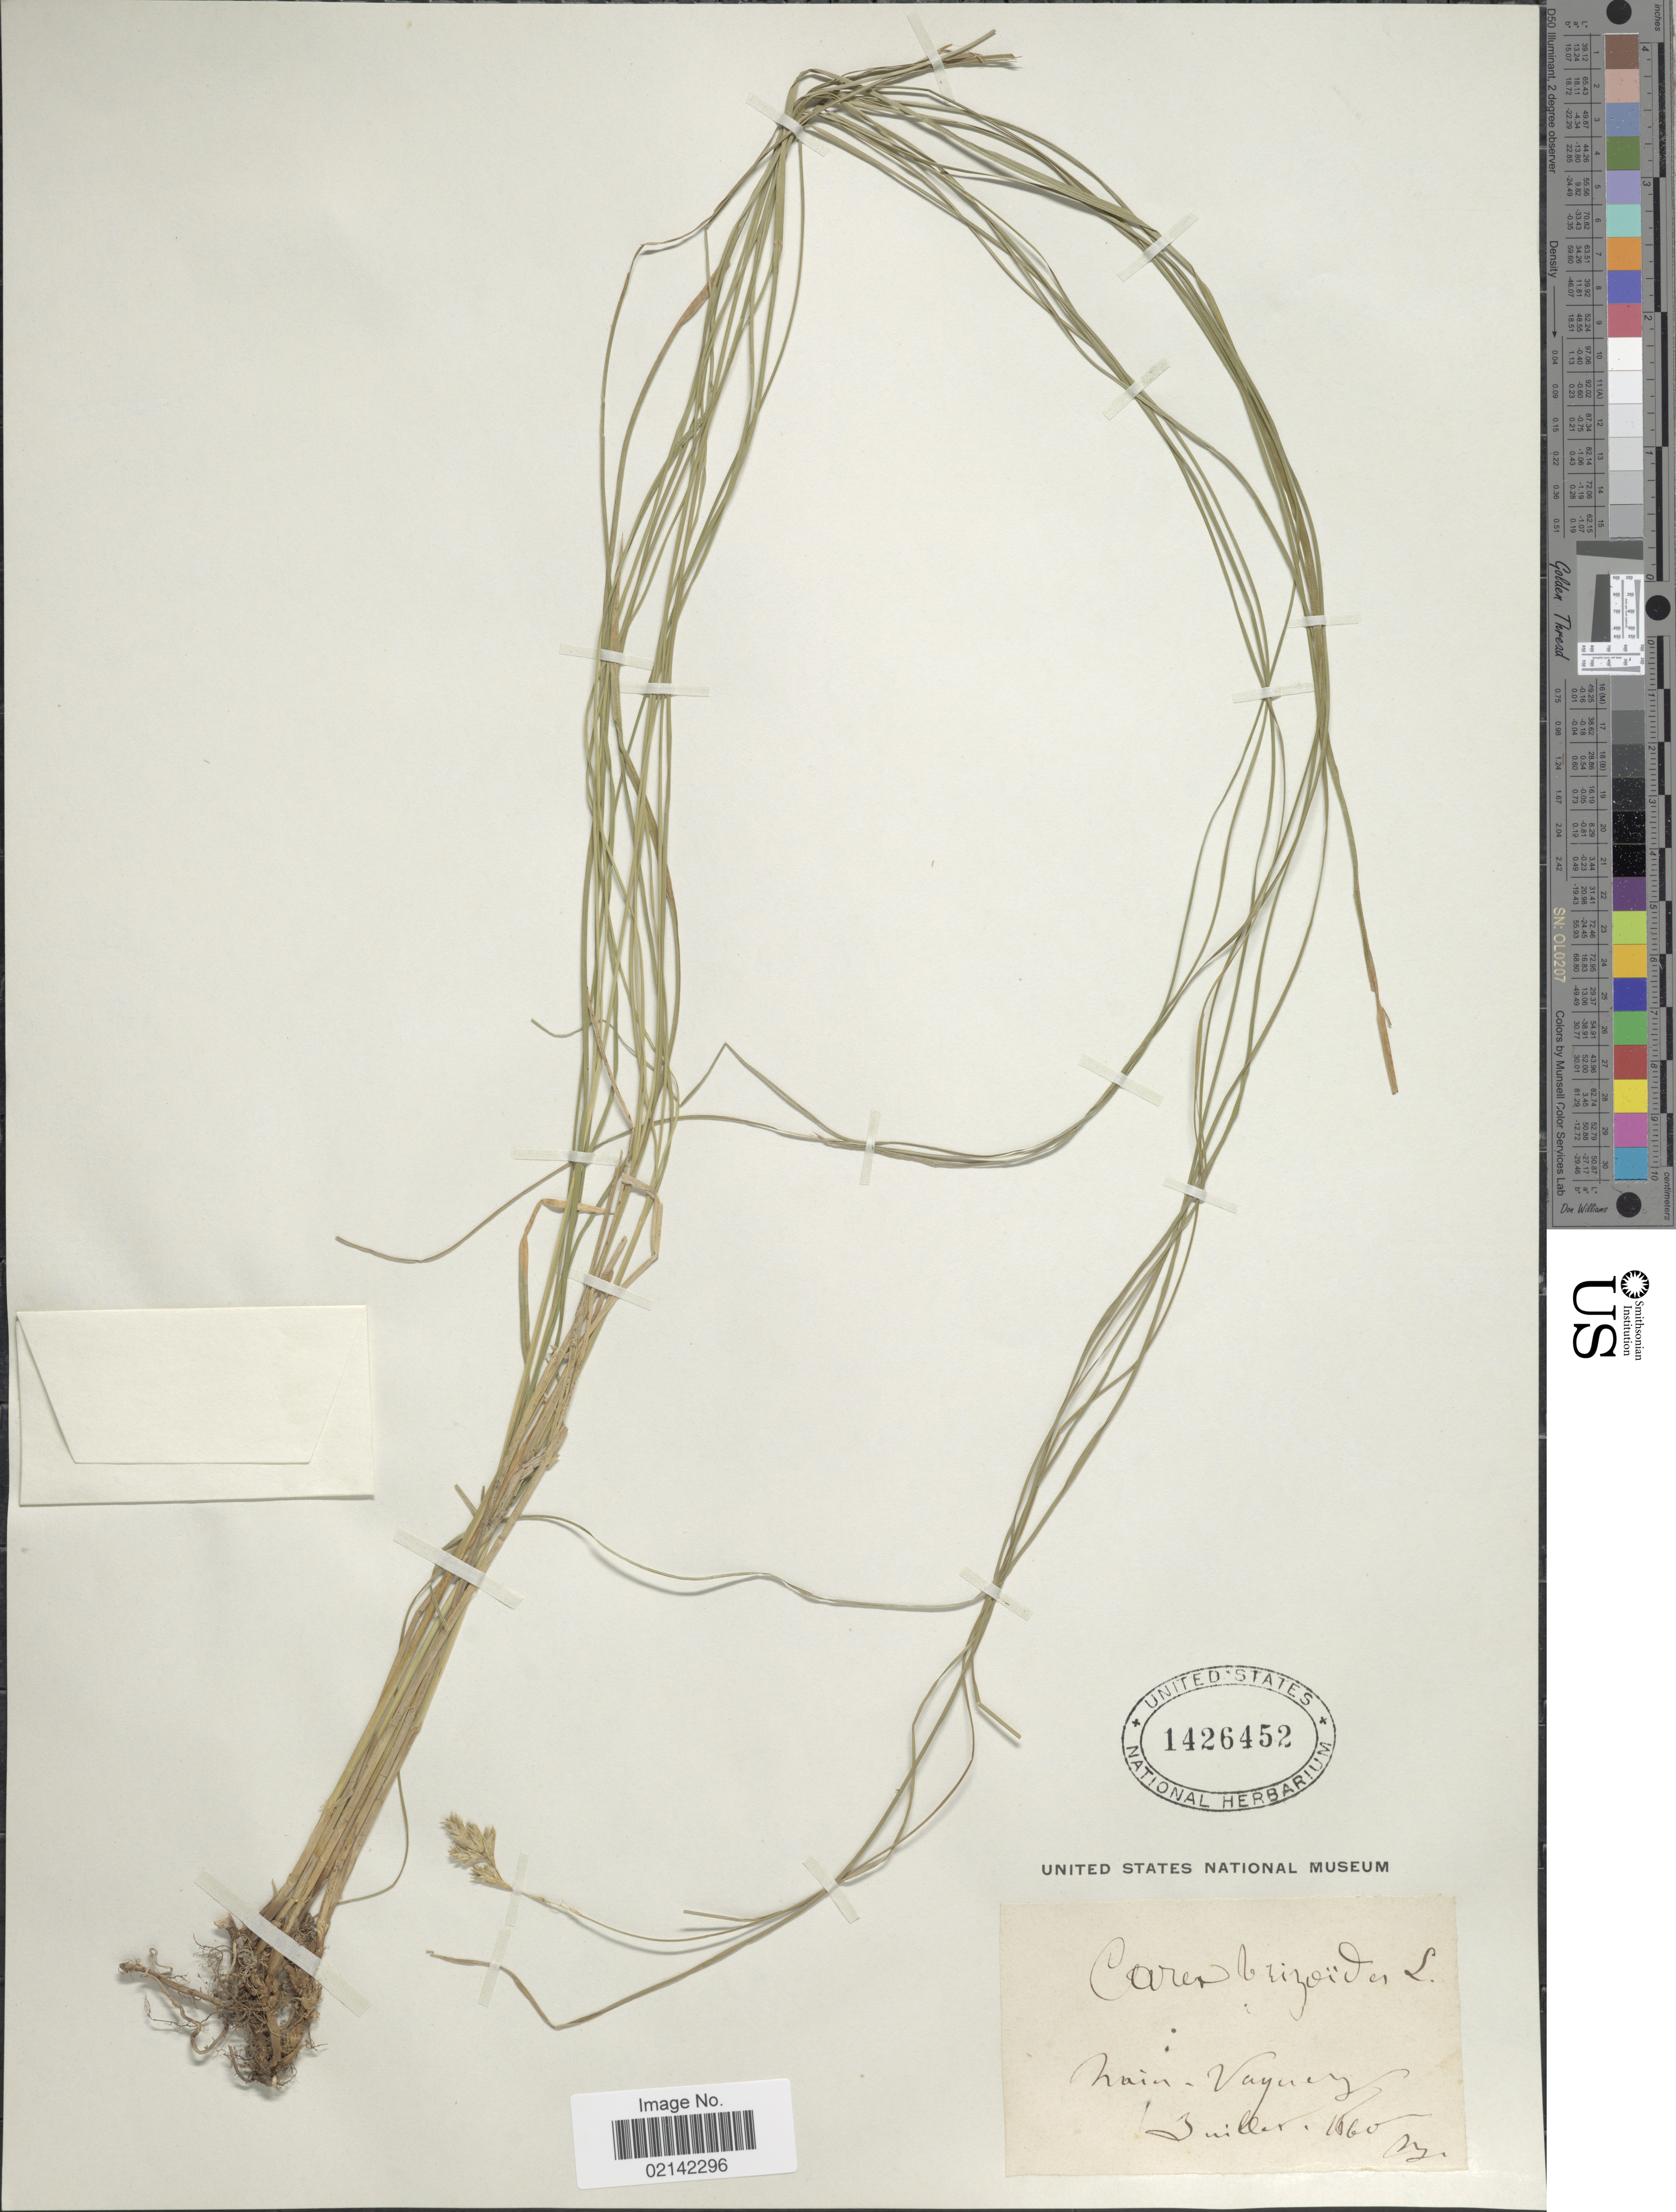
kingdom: Plantae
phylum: Tracheophyta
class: Liliopsida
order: Poales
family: Cyperaceae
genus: Carex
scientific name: Carex brizoides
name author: L.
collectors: NY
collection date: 1860-07-03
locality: Nain - Vayuez [interpreted]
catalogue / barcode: US 1426452